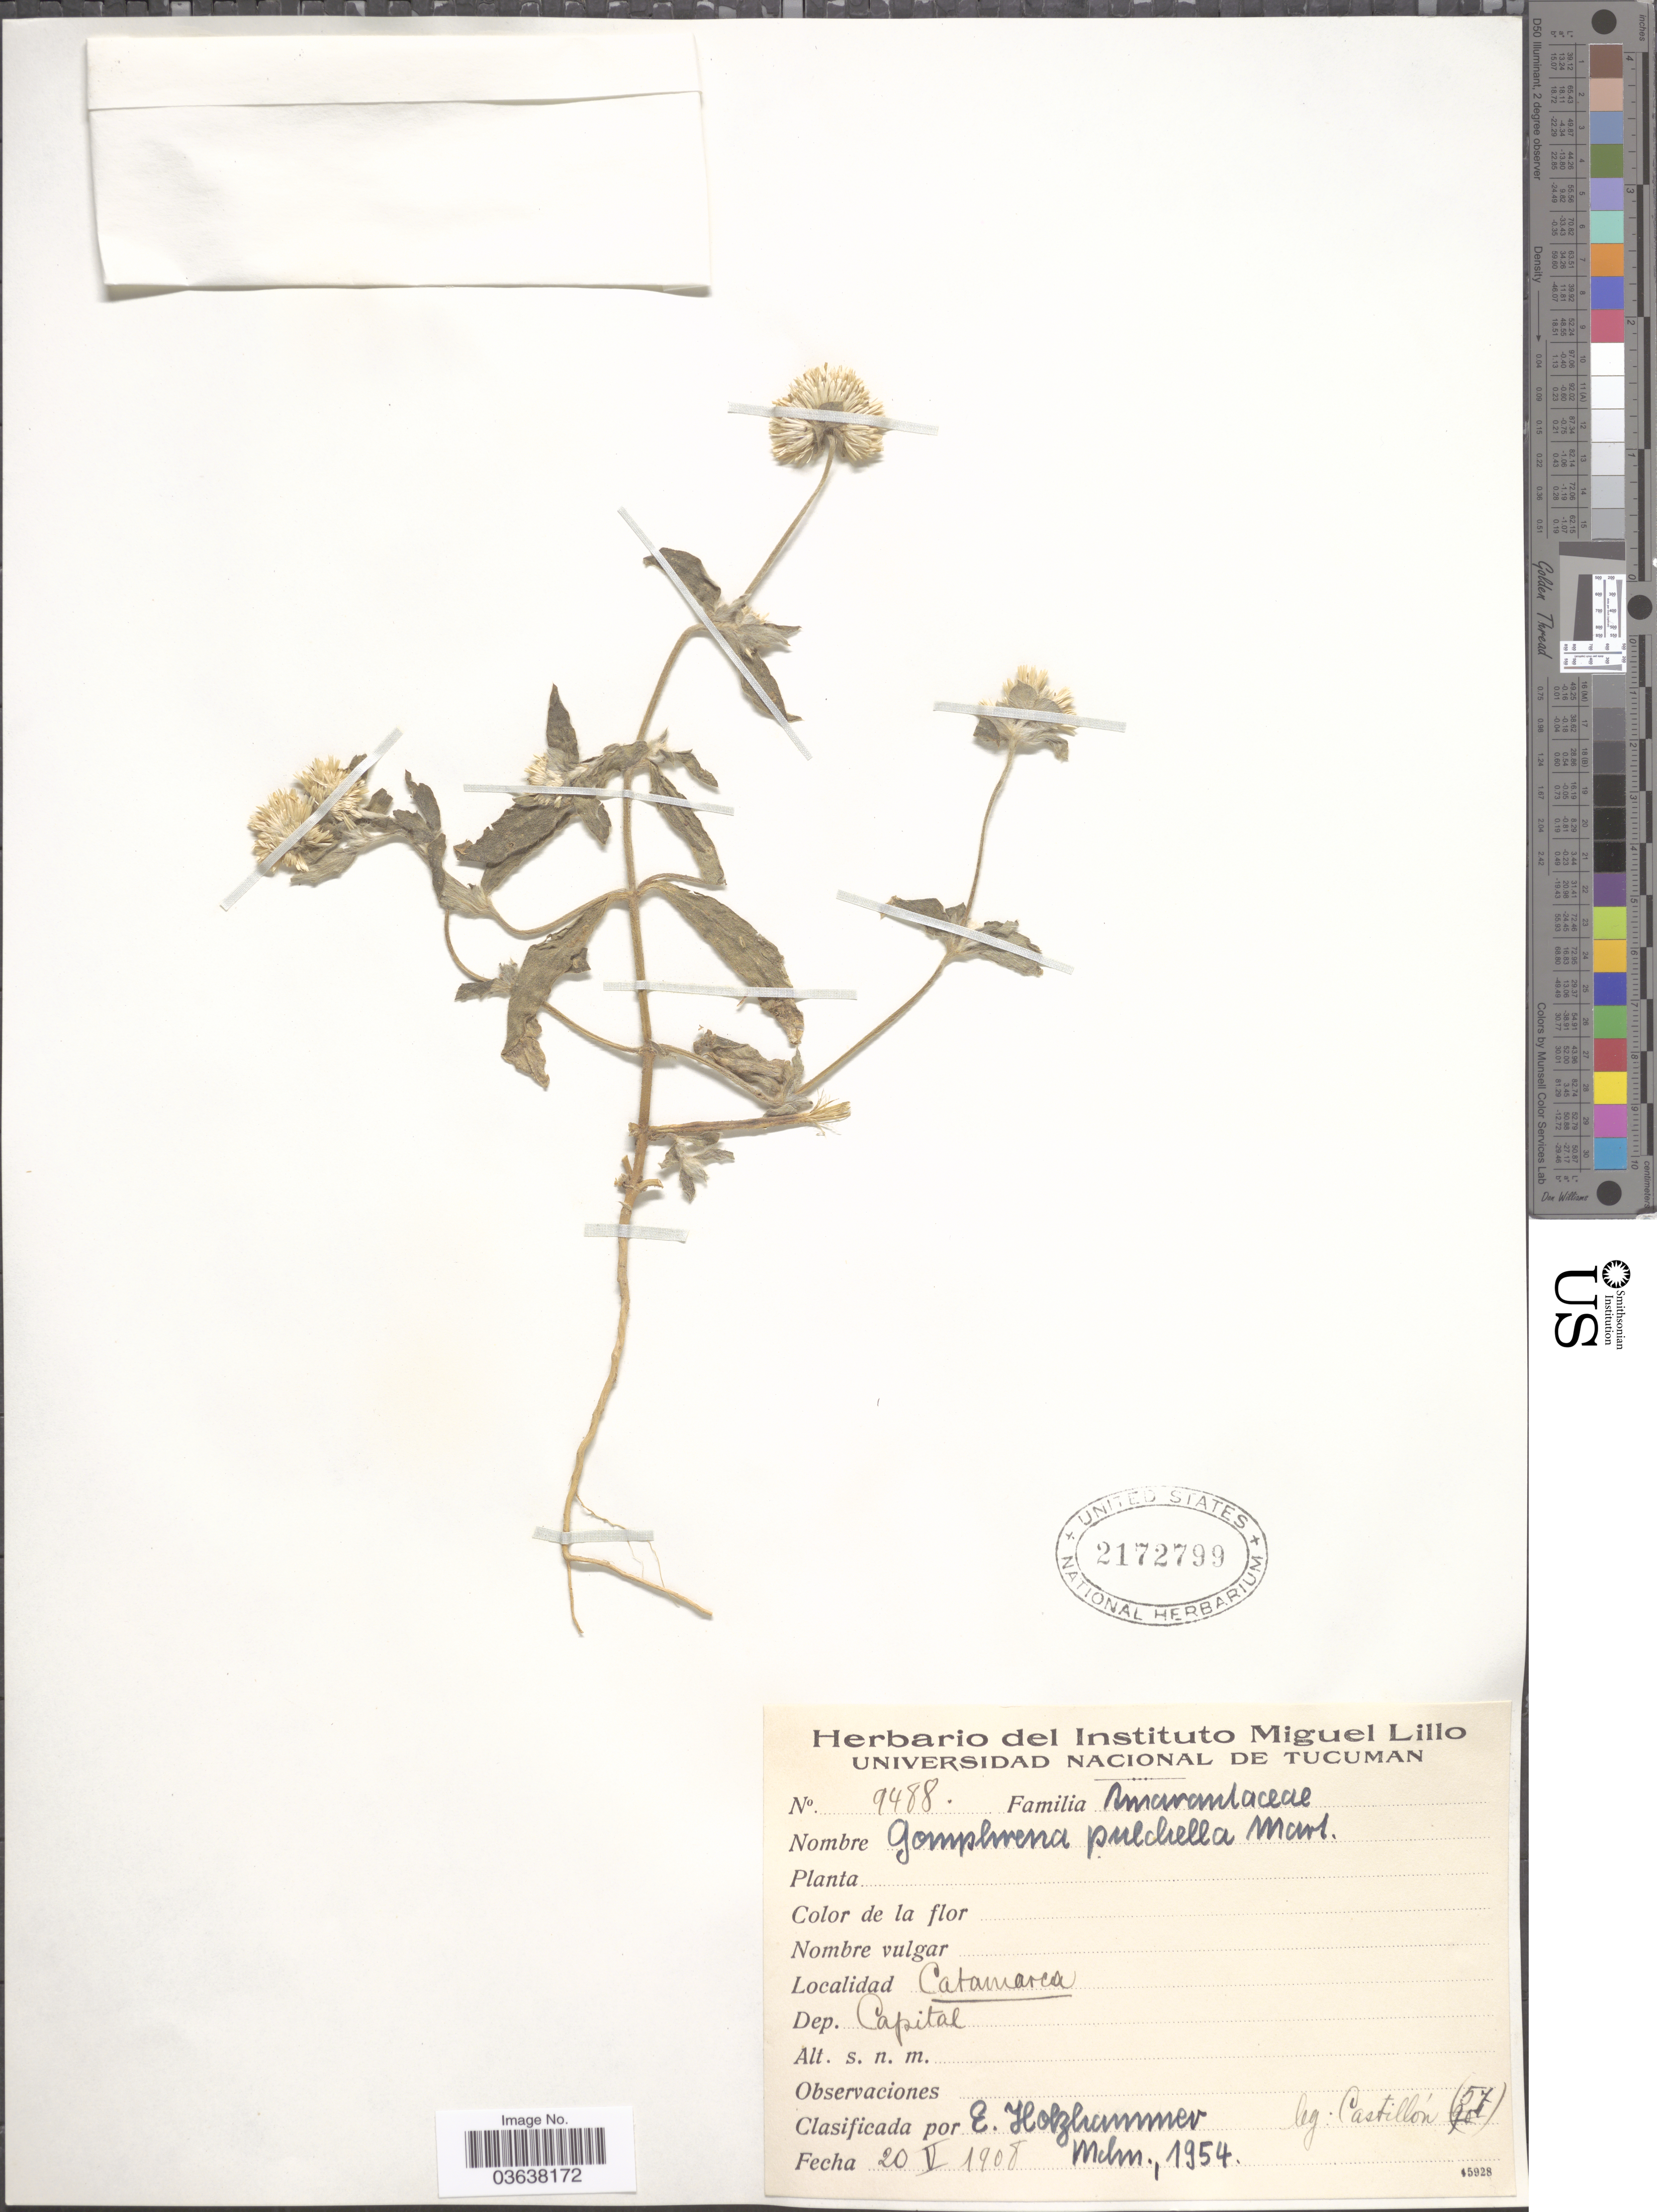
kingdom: Plantae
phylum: Tracheophyta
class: Magnoliopsida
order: Caryophyllales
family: Amaranthaceae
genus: Gomphrena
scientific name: Gomphrena pulchella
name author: Mart.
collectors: Castillon, --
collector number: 57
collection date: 1908-05-20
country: Argentina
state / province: Catamarca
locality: Dep. Capital.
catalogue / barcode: US 2172799